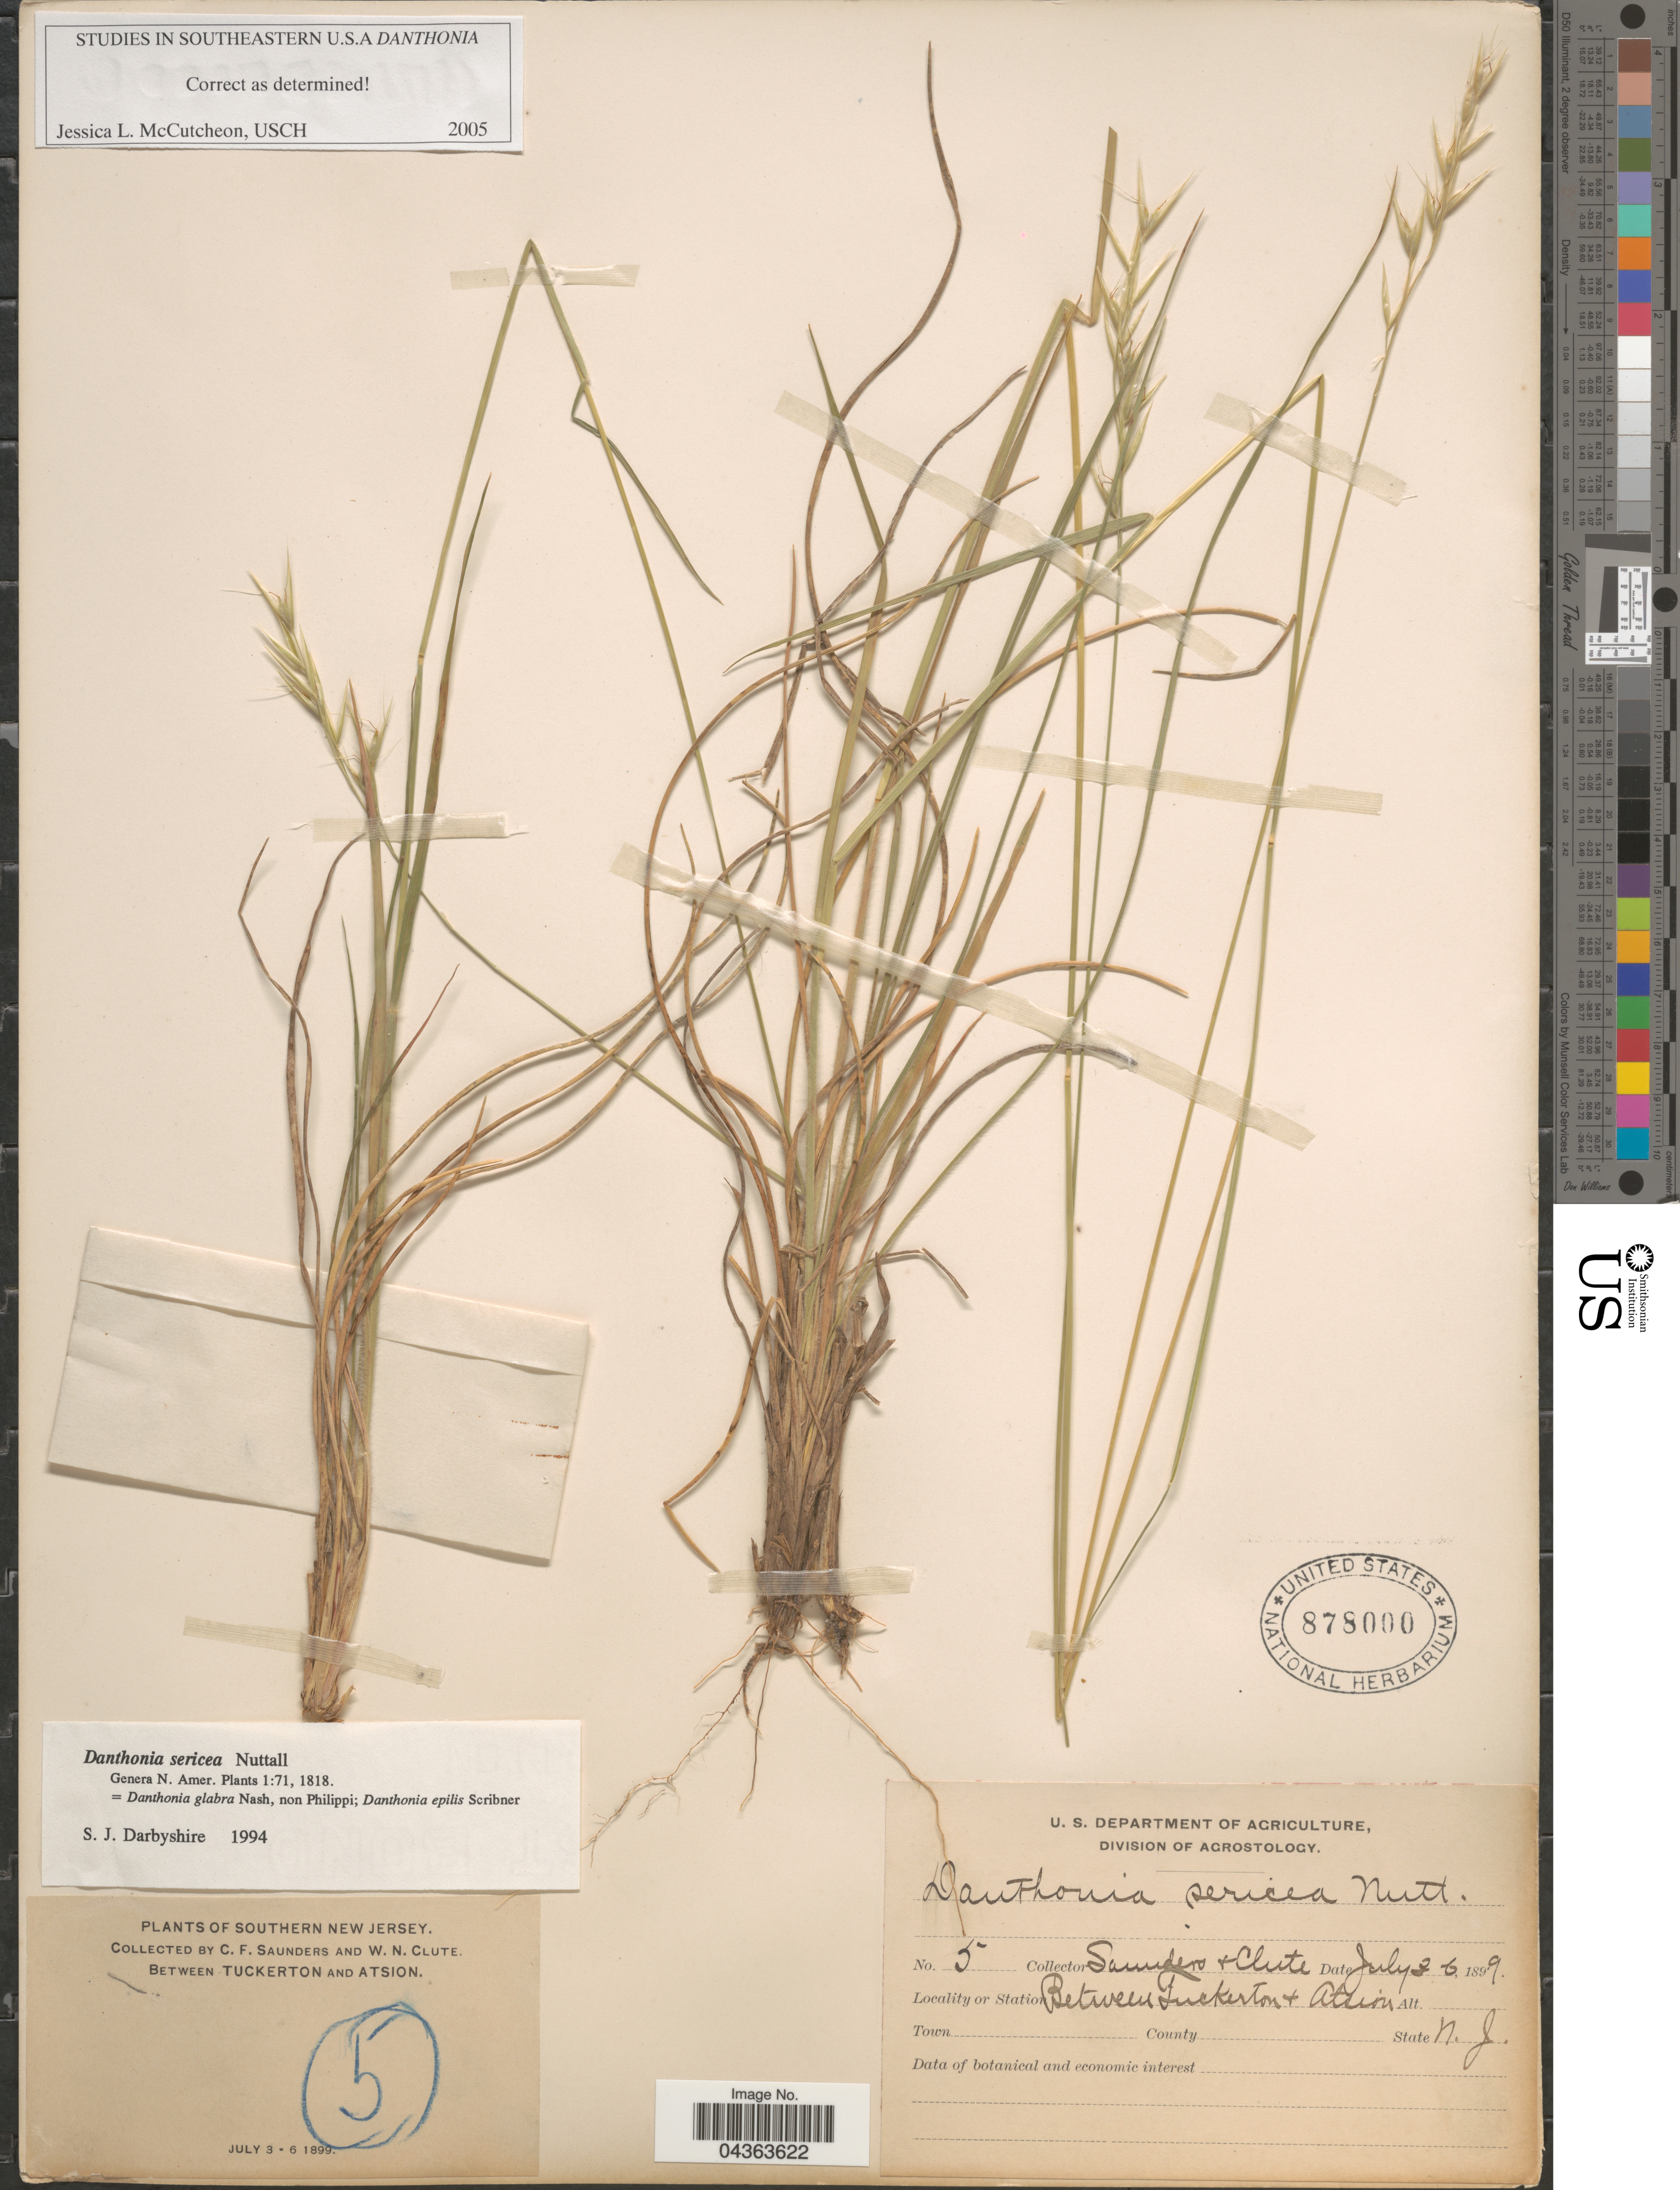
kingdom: Plantae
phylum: Tracheophyta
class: Liliopsida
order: Poales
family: Poaceae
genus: Danthonia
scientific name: Danthonia sericea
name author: Nutt.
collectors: C.F. Saunders & W. N. Clute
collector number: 5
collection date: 1899-07-26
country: United States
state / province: New Jersey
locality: Southern New Jersey. Between Tuckerton and Atsion.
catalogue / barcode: US 878000